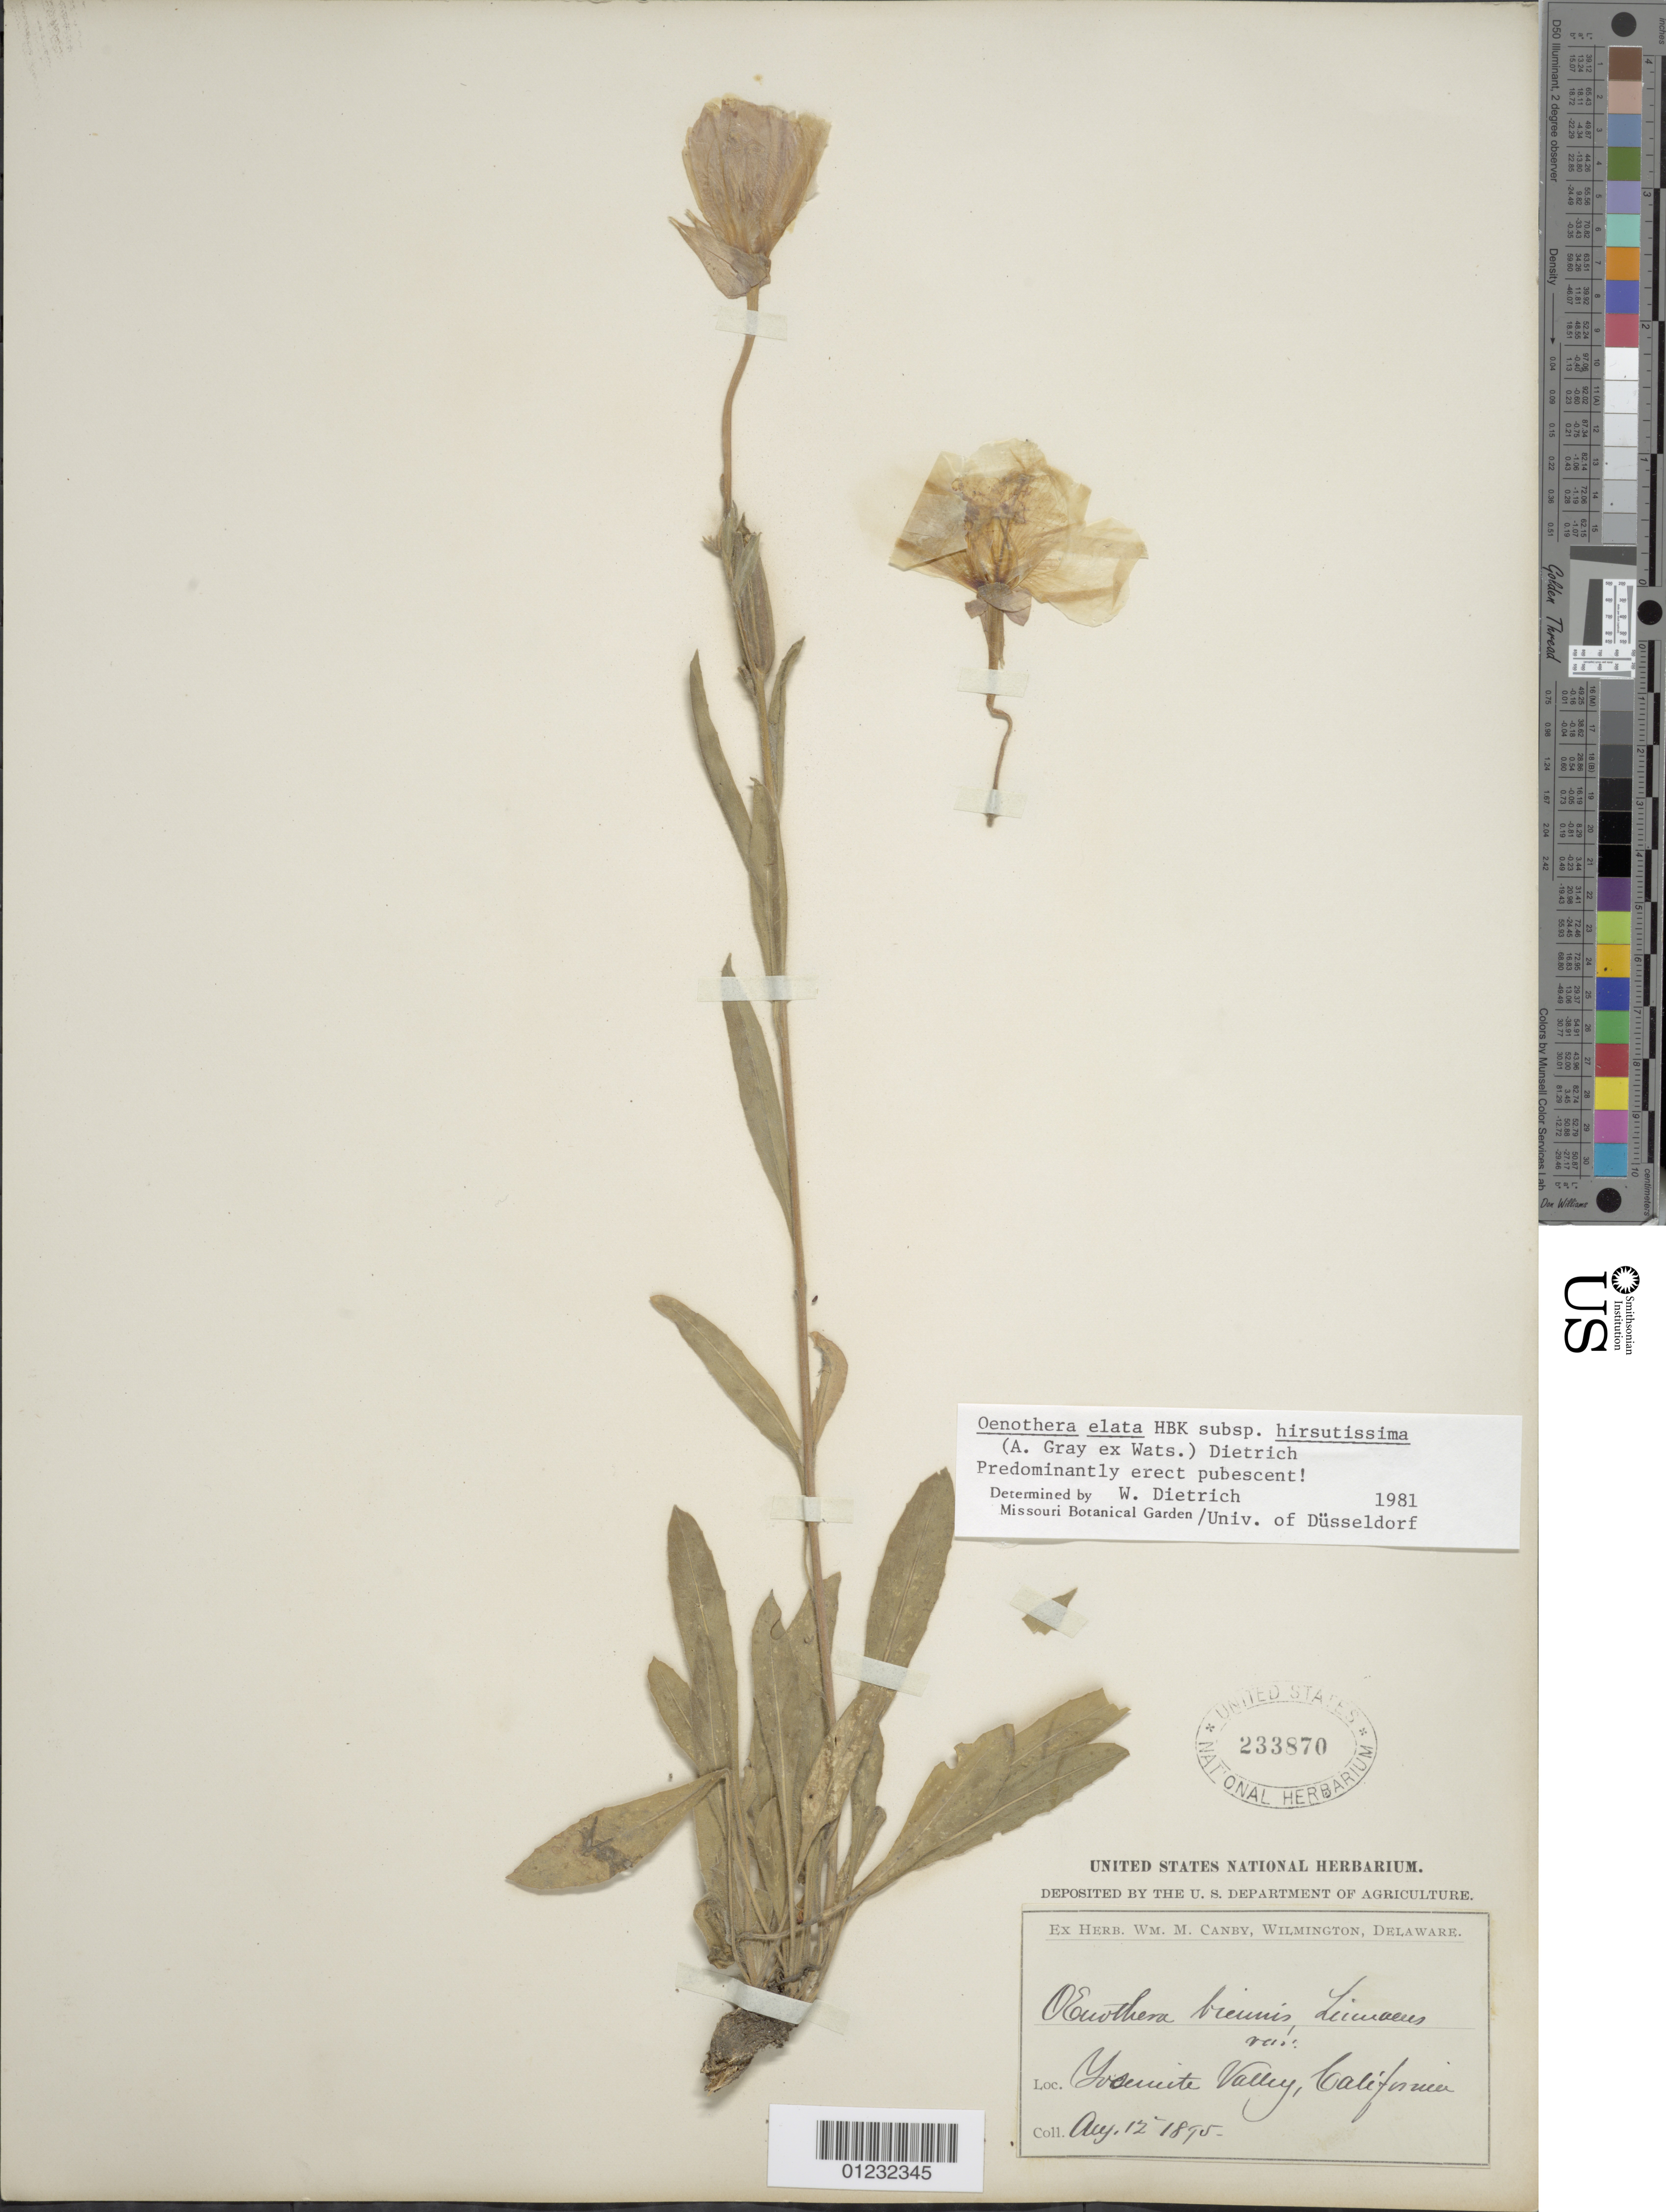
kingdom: Plantae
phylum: Tracheophyta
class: Magnoliopsida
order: Myrtales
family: Onagraceae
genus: Oenothera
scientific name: Oenothera elata subsp. hirsutissima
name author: (A. Gray ex S. Watson) W. Dietr.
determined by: Dietrich, W.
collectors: ex herb. W.M. Canby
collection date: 1895-08-12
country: United States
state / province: California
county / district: Mariposa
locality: Yosemite Valley.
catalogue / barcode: US 233870